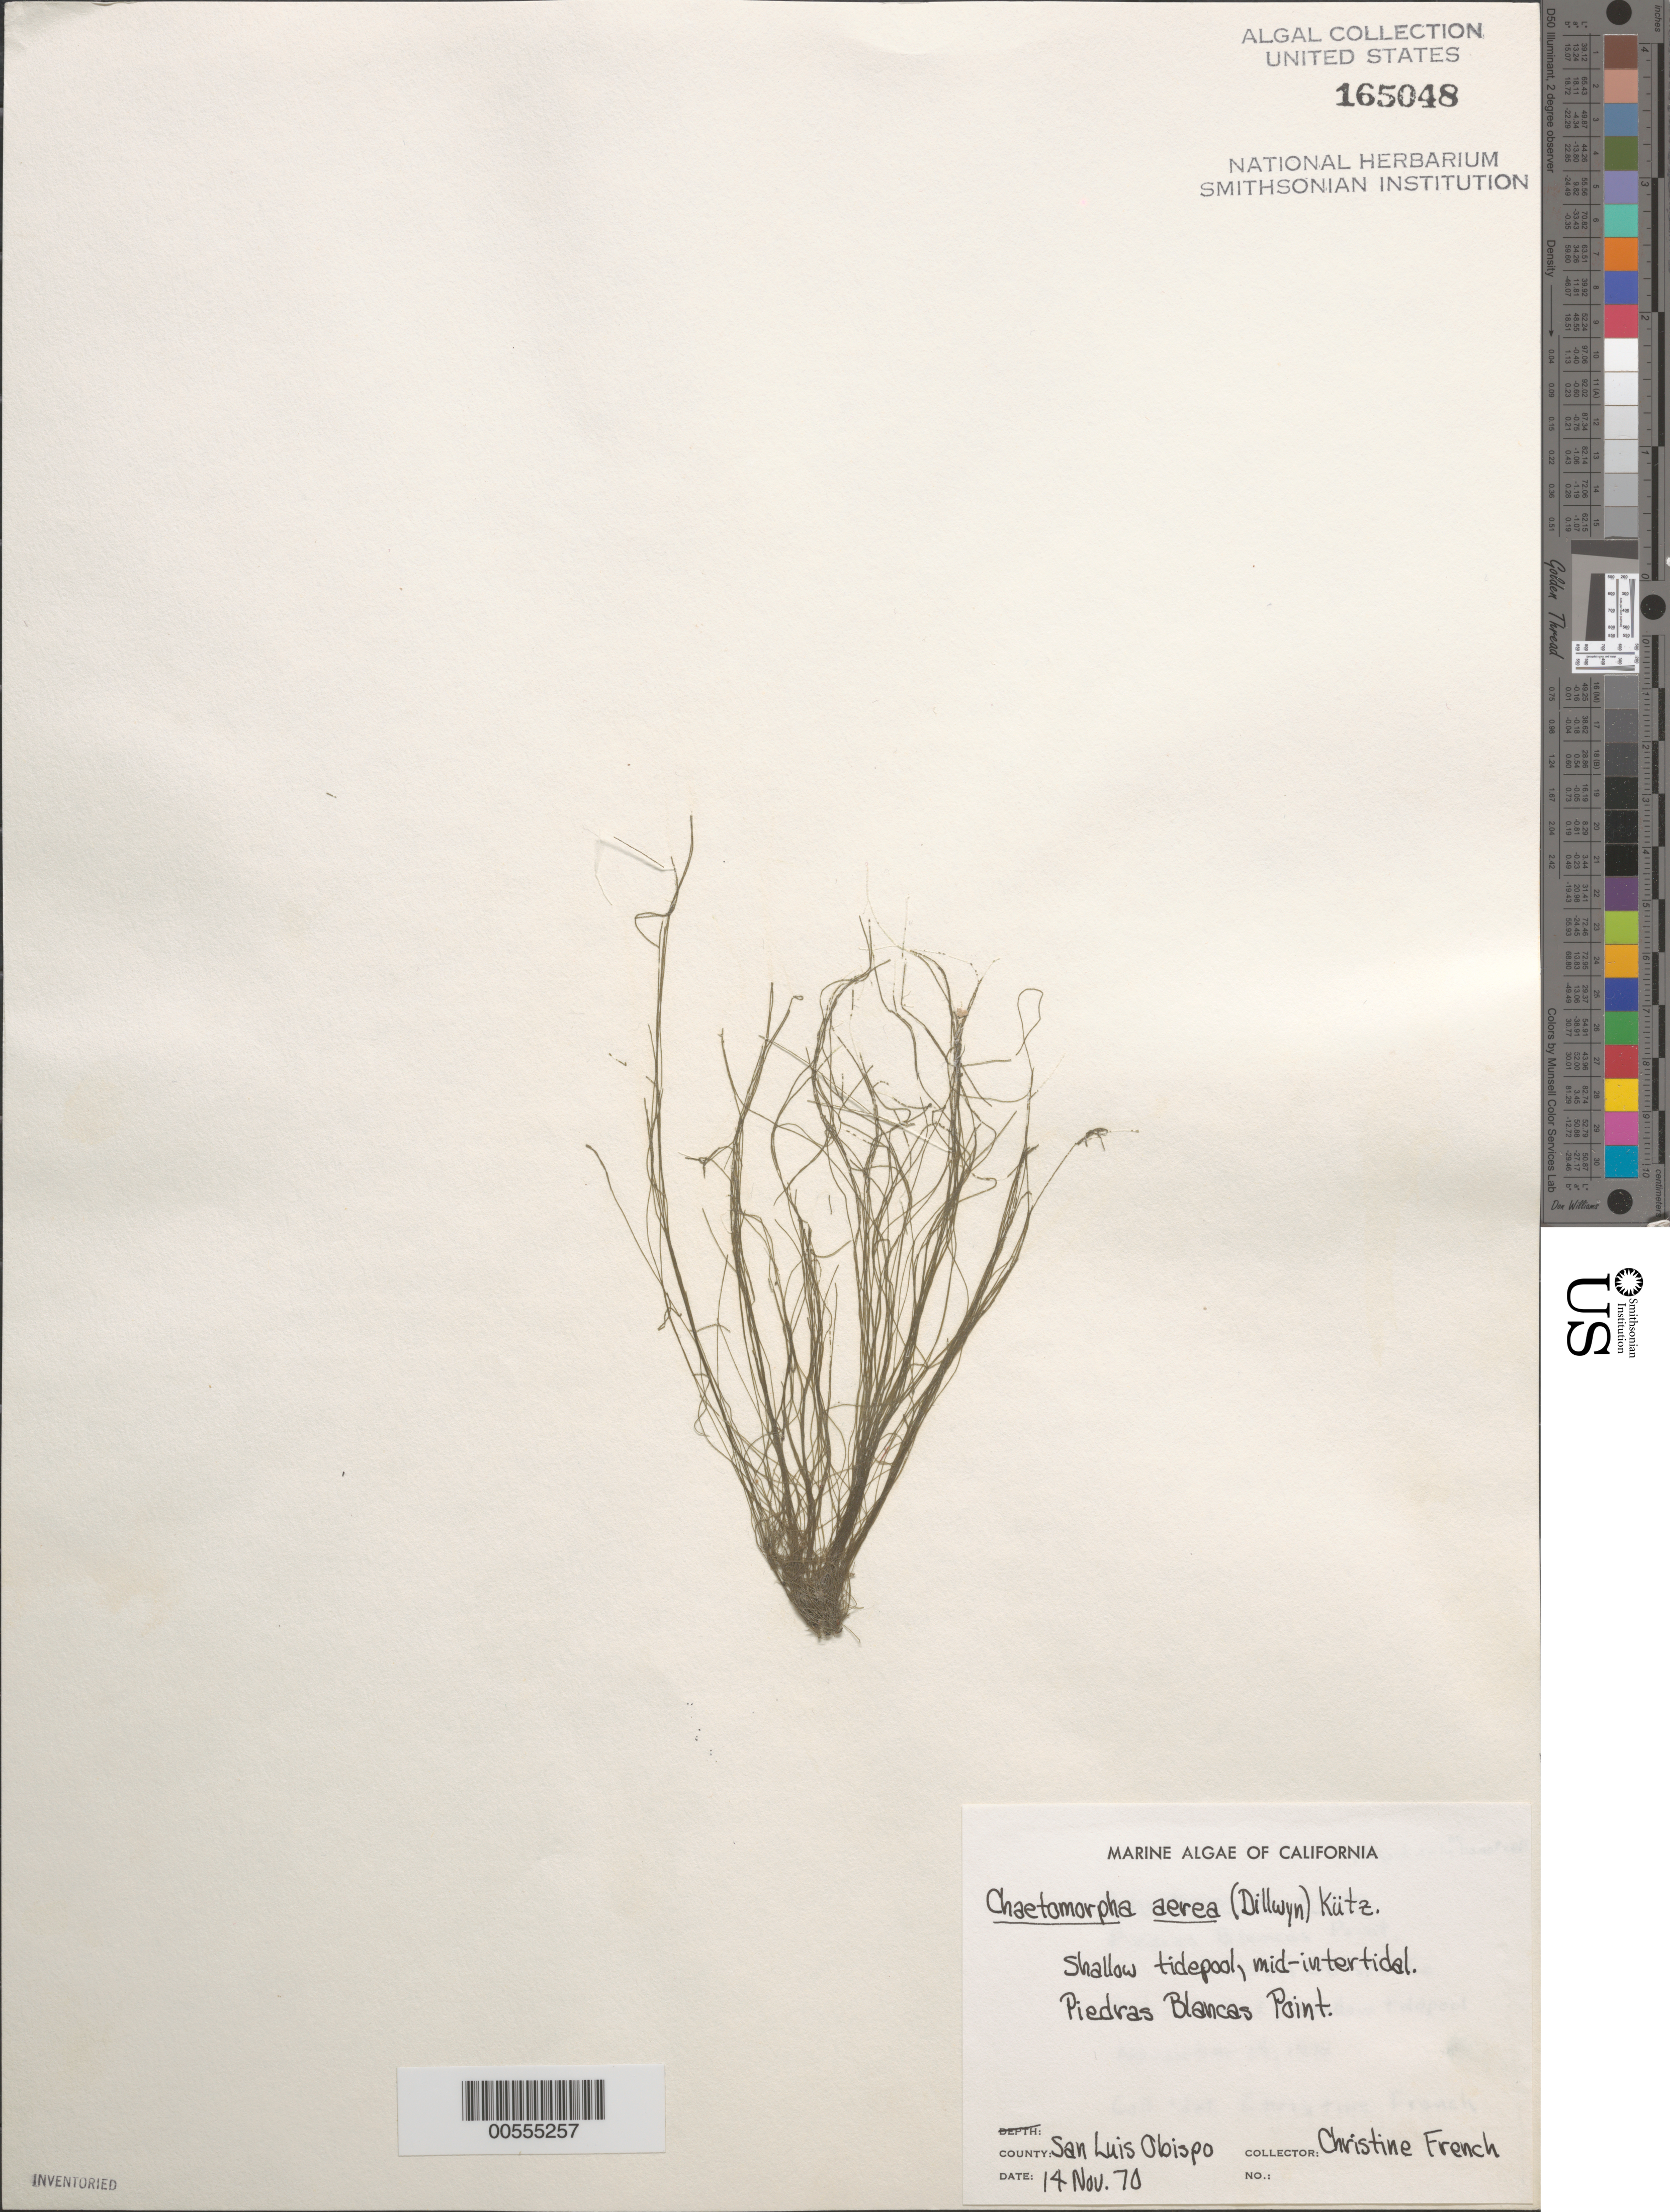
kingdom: Plantae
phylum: Chlorophyta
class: Ulvophyceae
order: Cladophorales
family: Cladophoraceae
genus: Chaetomorpha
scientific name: Chaetomorpha aerea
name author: (Dillwyn) Kütz.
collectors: C. French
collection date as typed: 14 Nov 1970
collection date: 1970-11-14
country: United States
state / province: California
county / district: San Luis Obispo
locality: Piedras Blancas Point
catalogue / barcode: US 165048